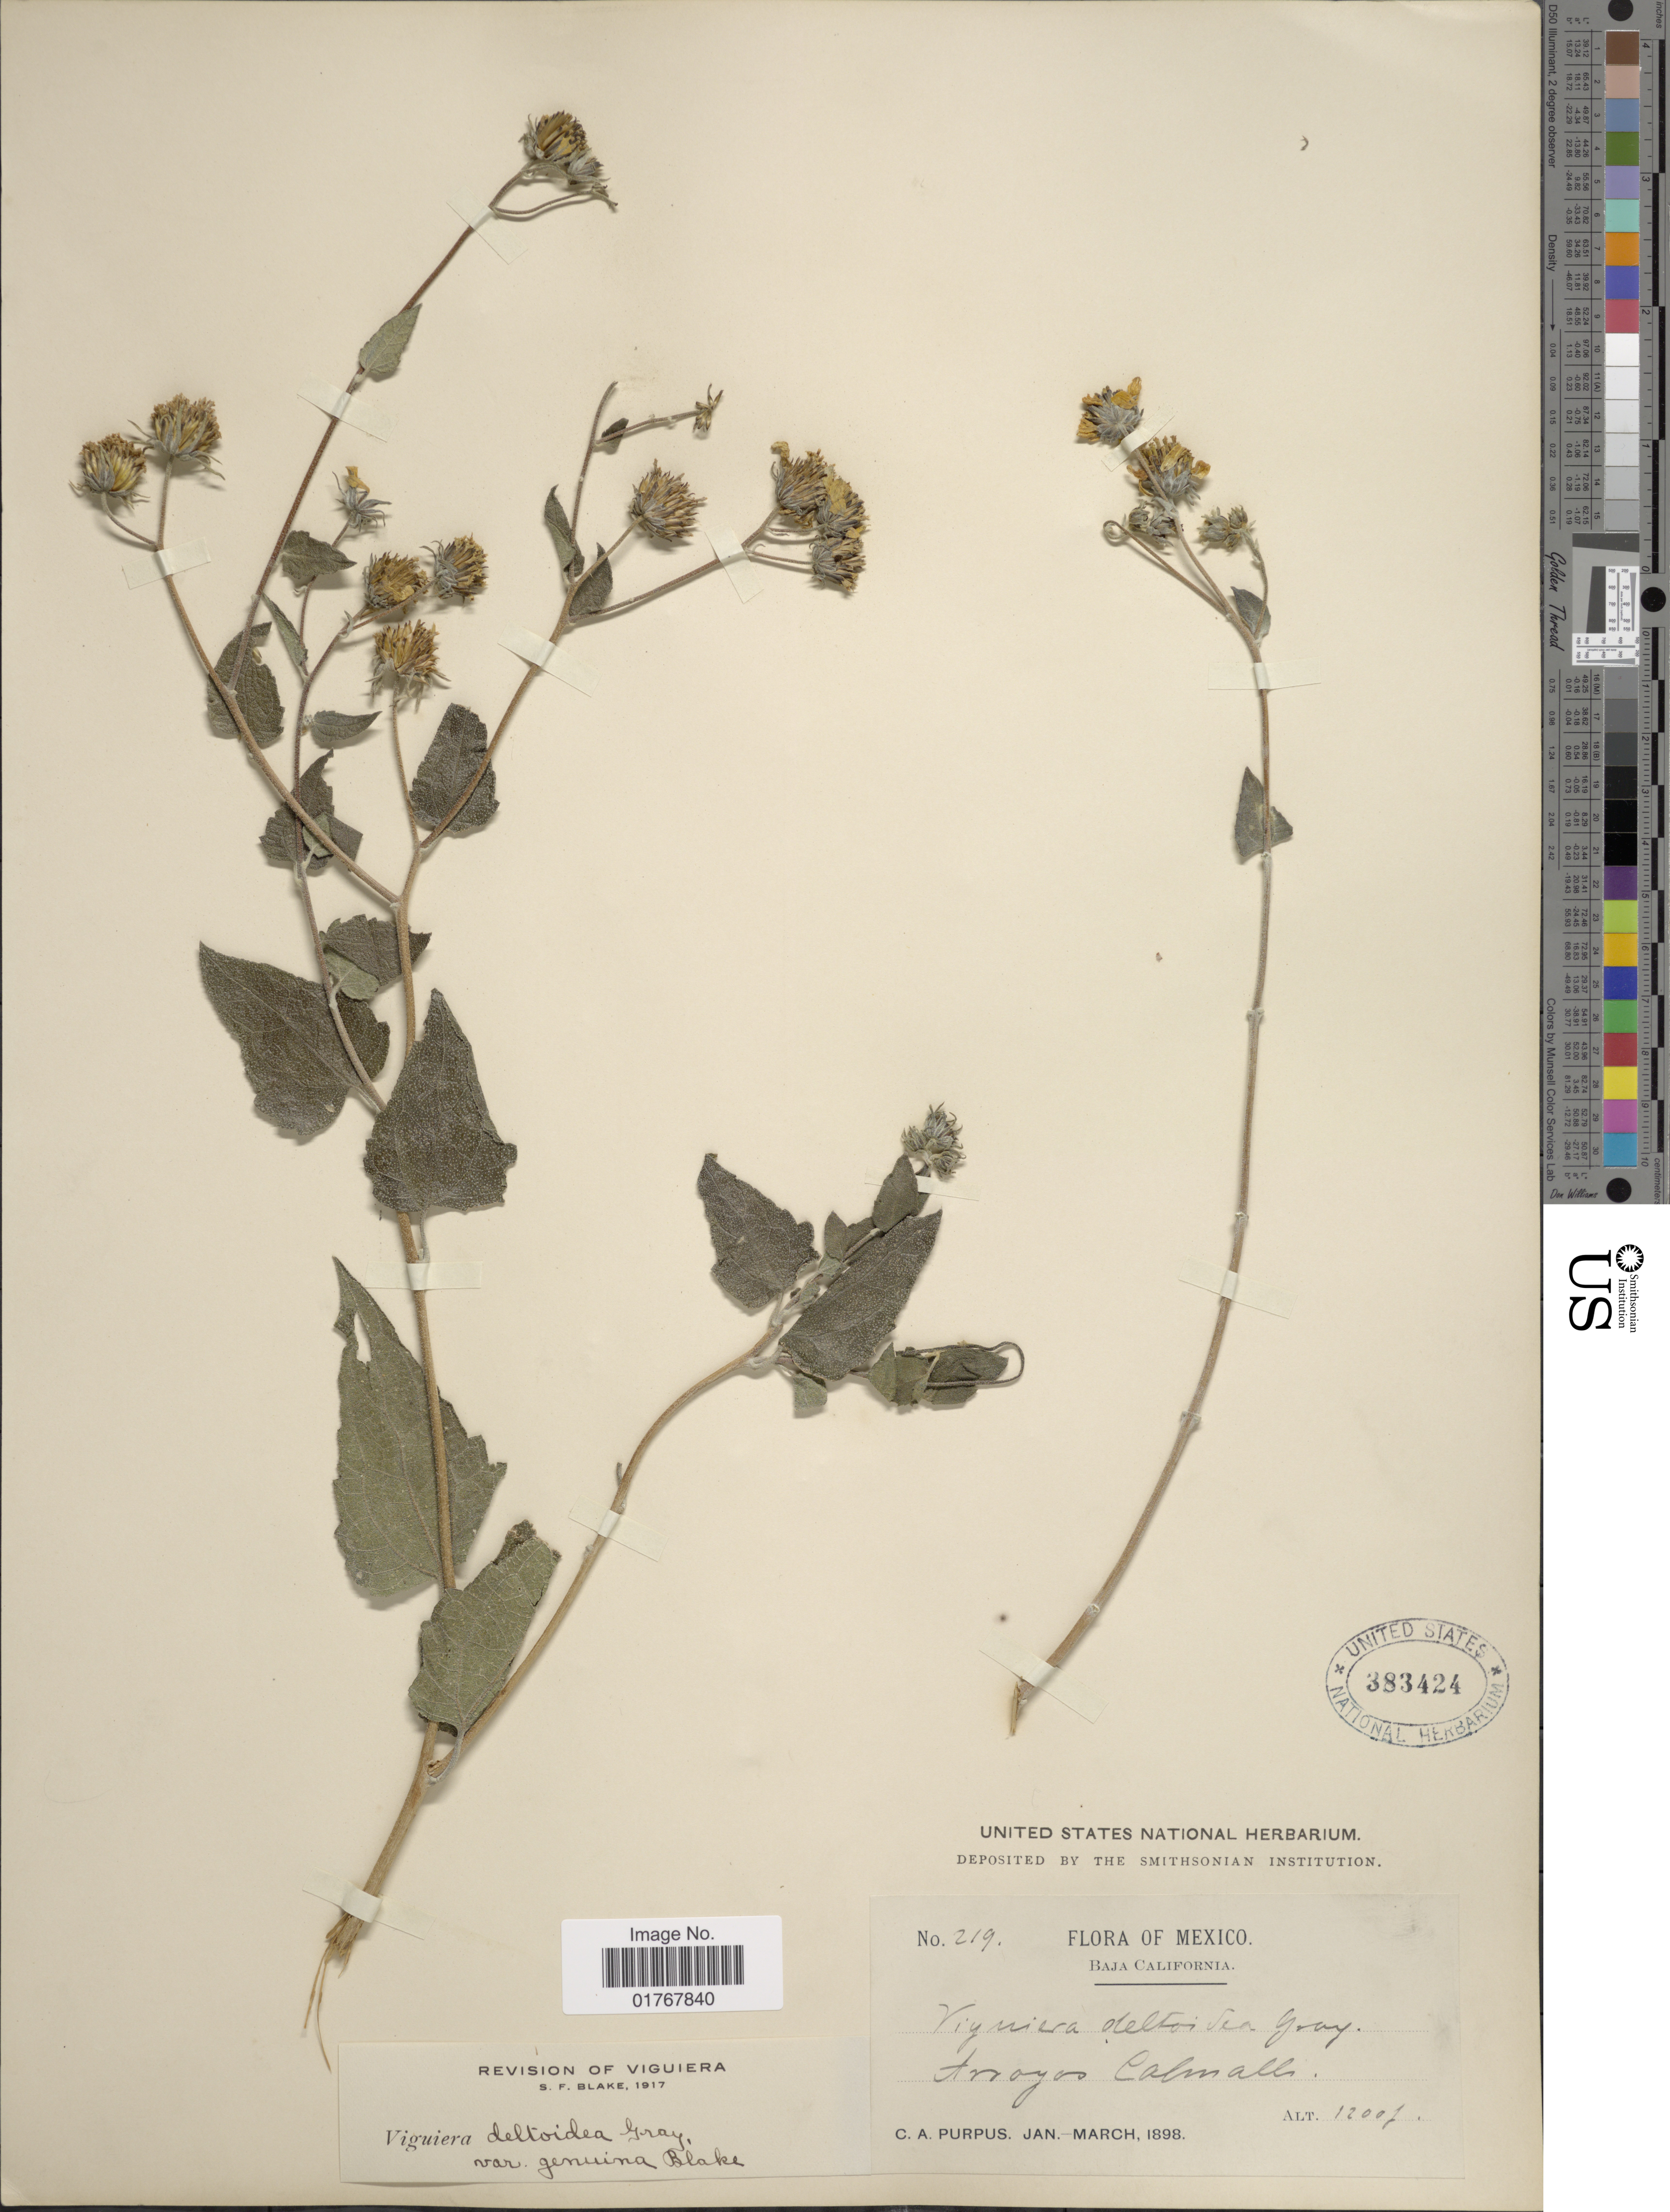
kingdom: Plantae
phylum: Tracheophyta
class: Magnoliopsida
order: Asterales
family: Asteraceae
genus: Viguiera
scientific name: Viguiera deltoidea var. genuina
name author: S.F. Blake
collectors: C. A. Purpus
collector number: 219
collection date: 1898-01/1898-03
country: Mexico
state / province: Baja California Sur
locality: Arroyos Calmalli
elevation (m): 366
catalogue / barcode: US 383424